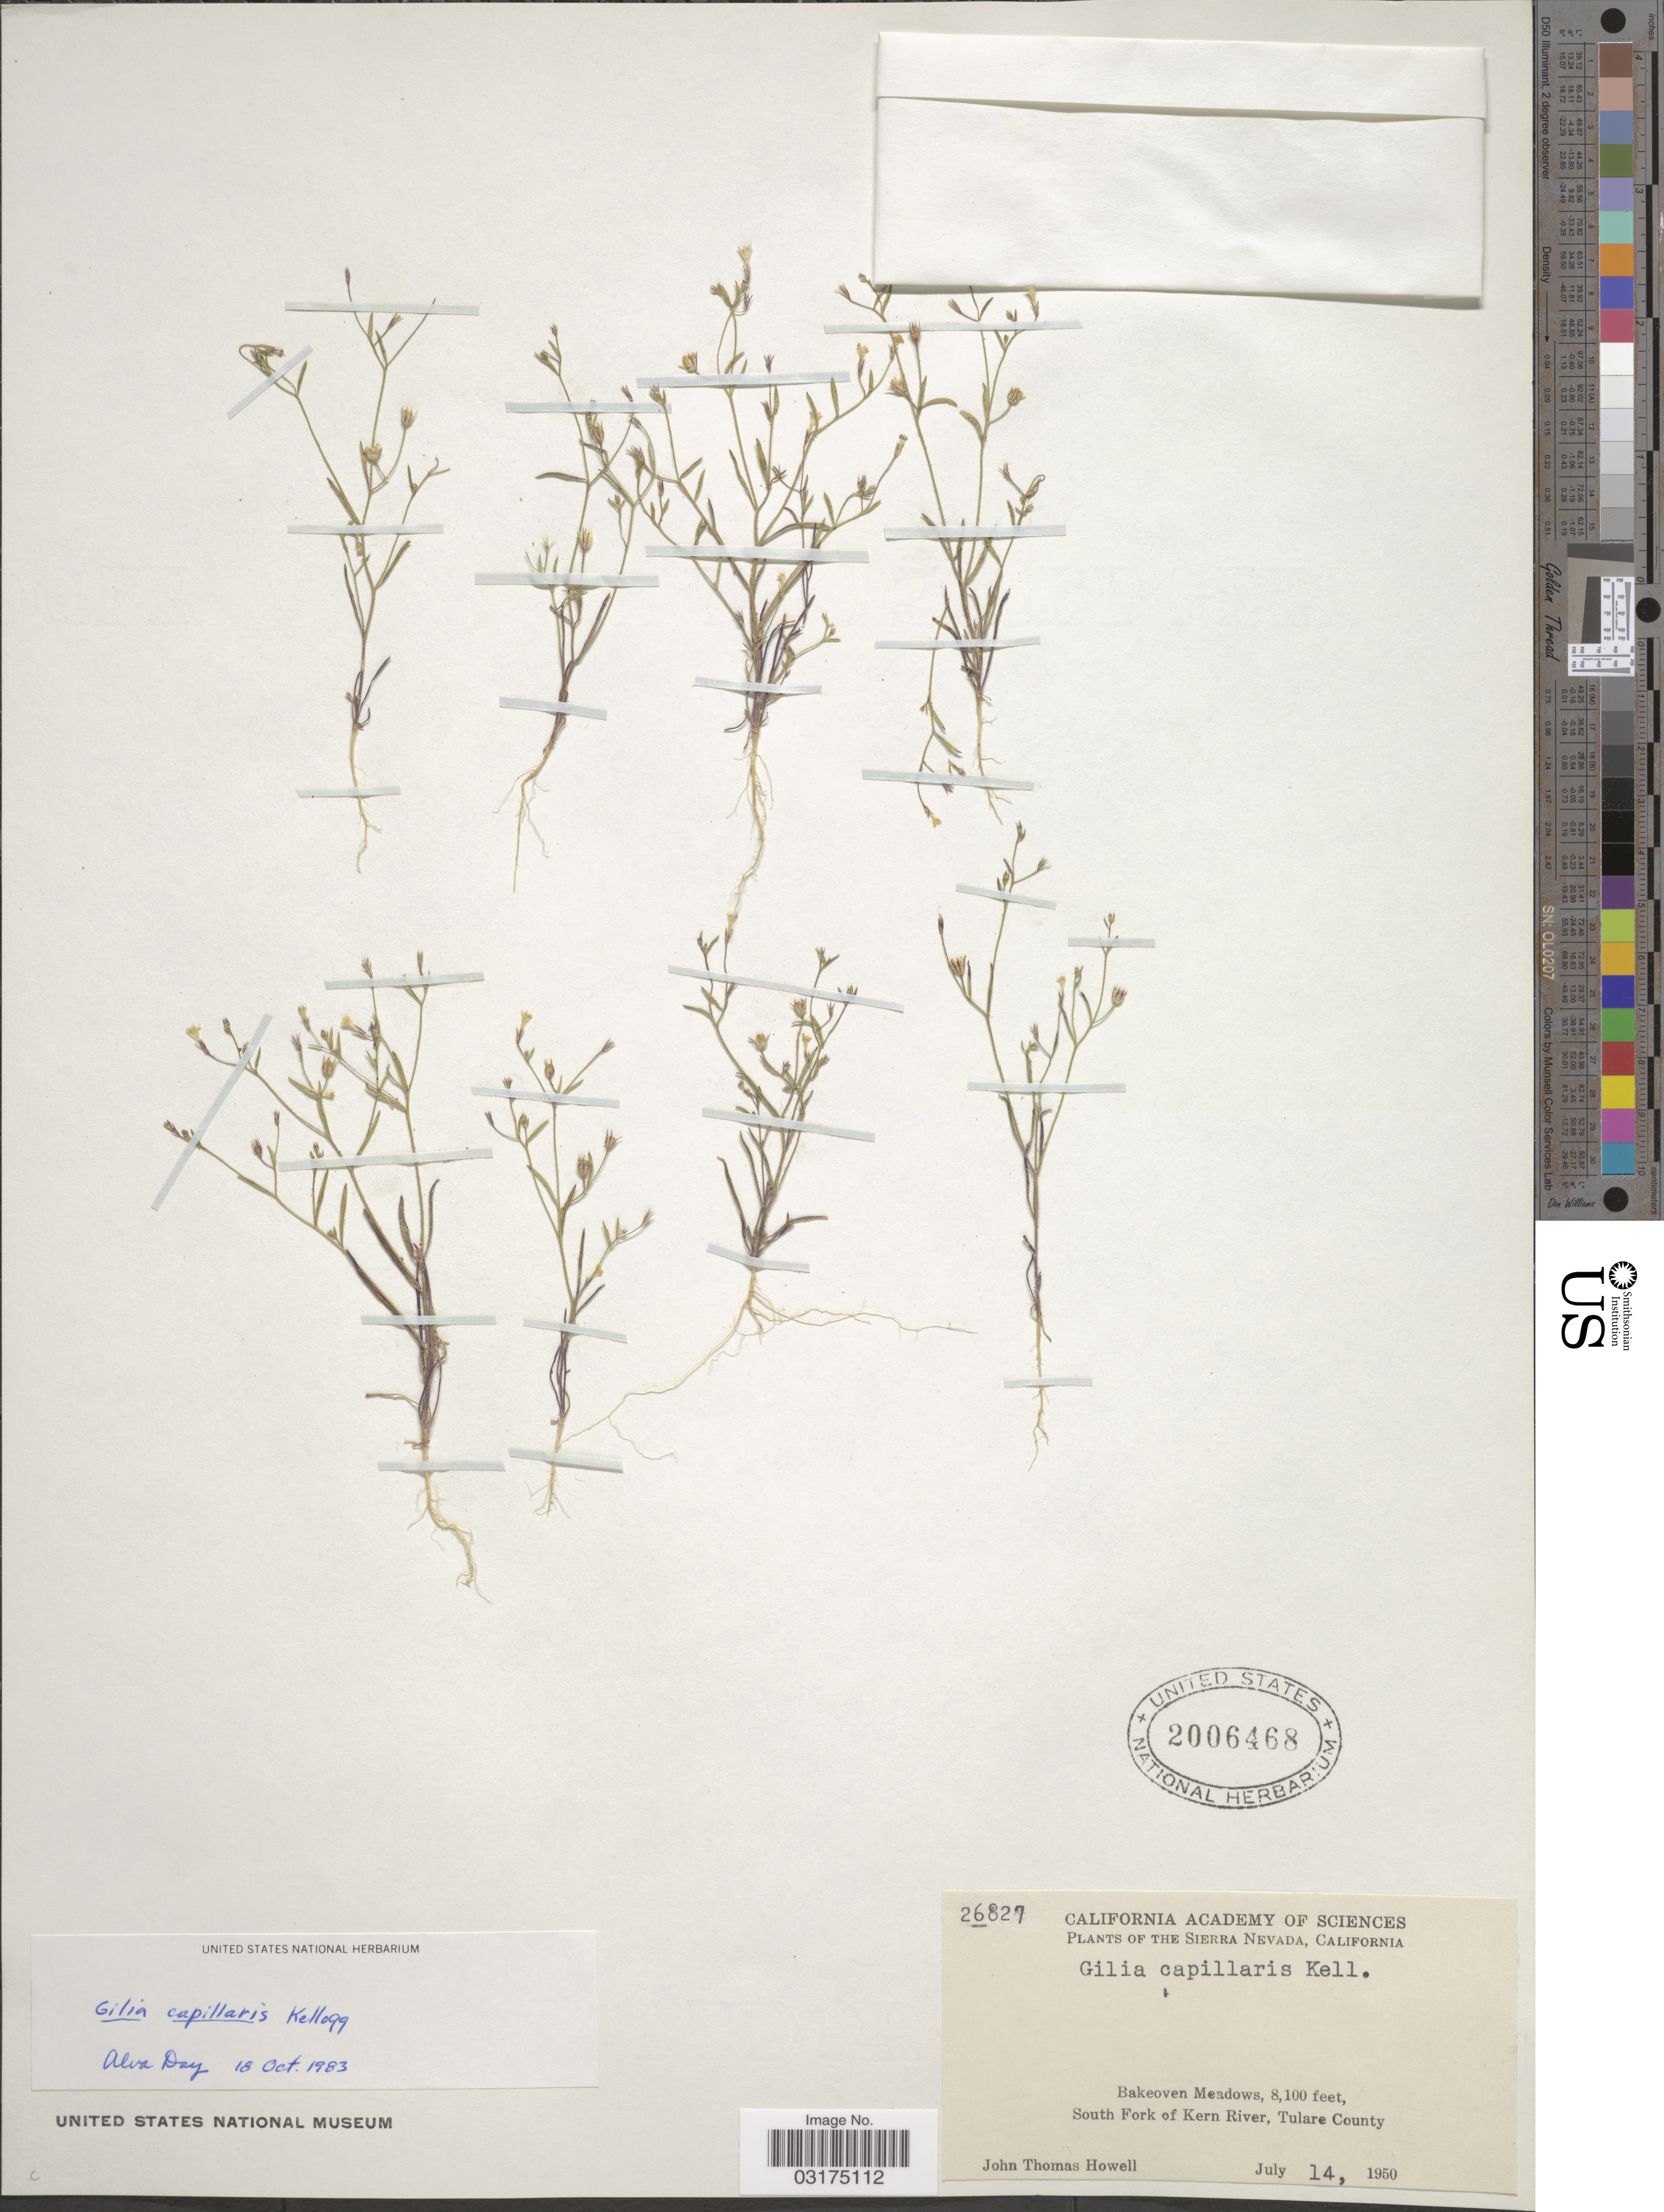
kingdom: Plantae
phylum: Tracheophyta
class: Magnoliopsida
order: Ericales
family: Polemoniaceae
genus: Navarretia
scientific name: Navarretia capillaris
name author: (Kellogg) Kuntze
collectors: J. T. Howell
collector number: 26827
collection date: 1950-07-14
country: United States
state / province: California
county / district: Tulare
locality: The Sierra Nevada, Bakeoven Meadows, South Fork of Kern River, Tulare County.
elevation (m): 2469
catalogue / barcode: US 2006468